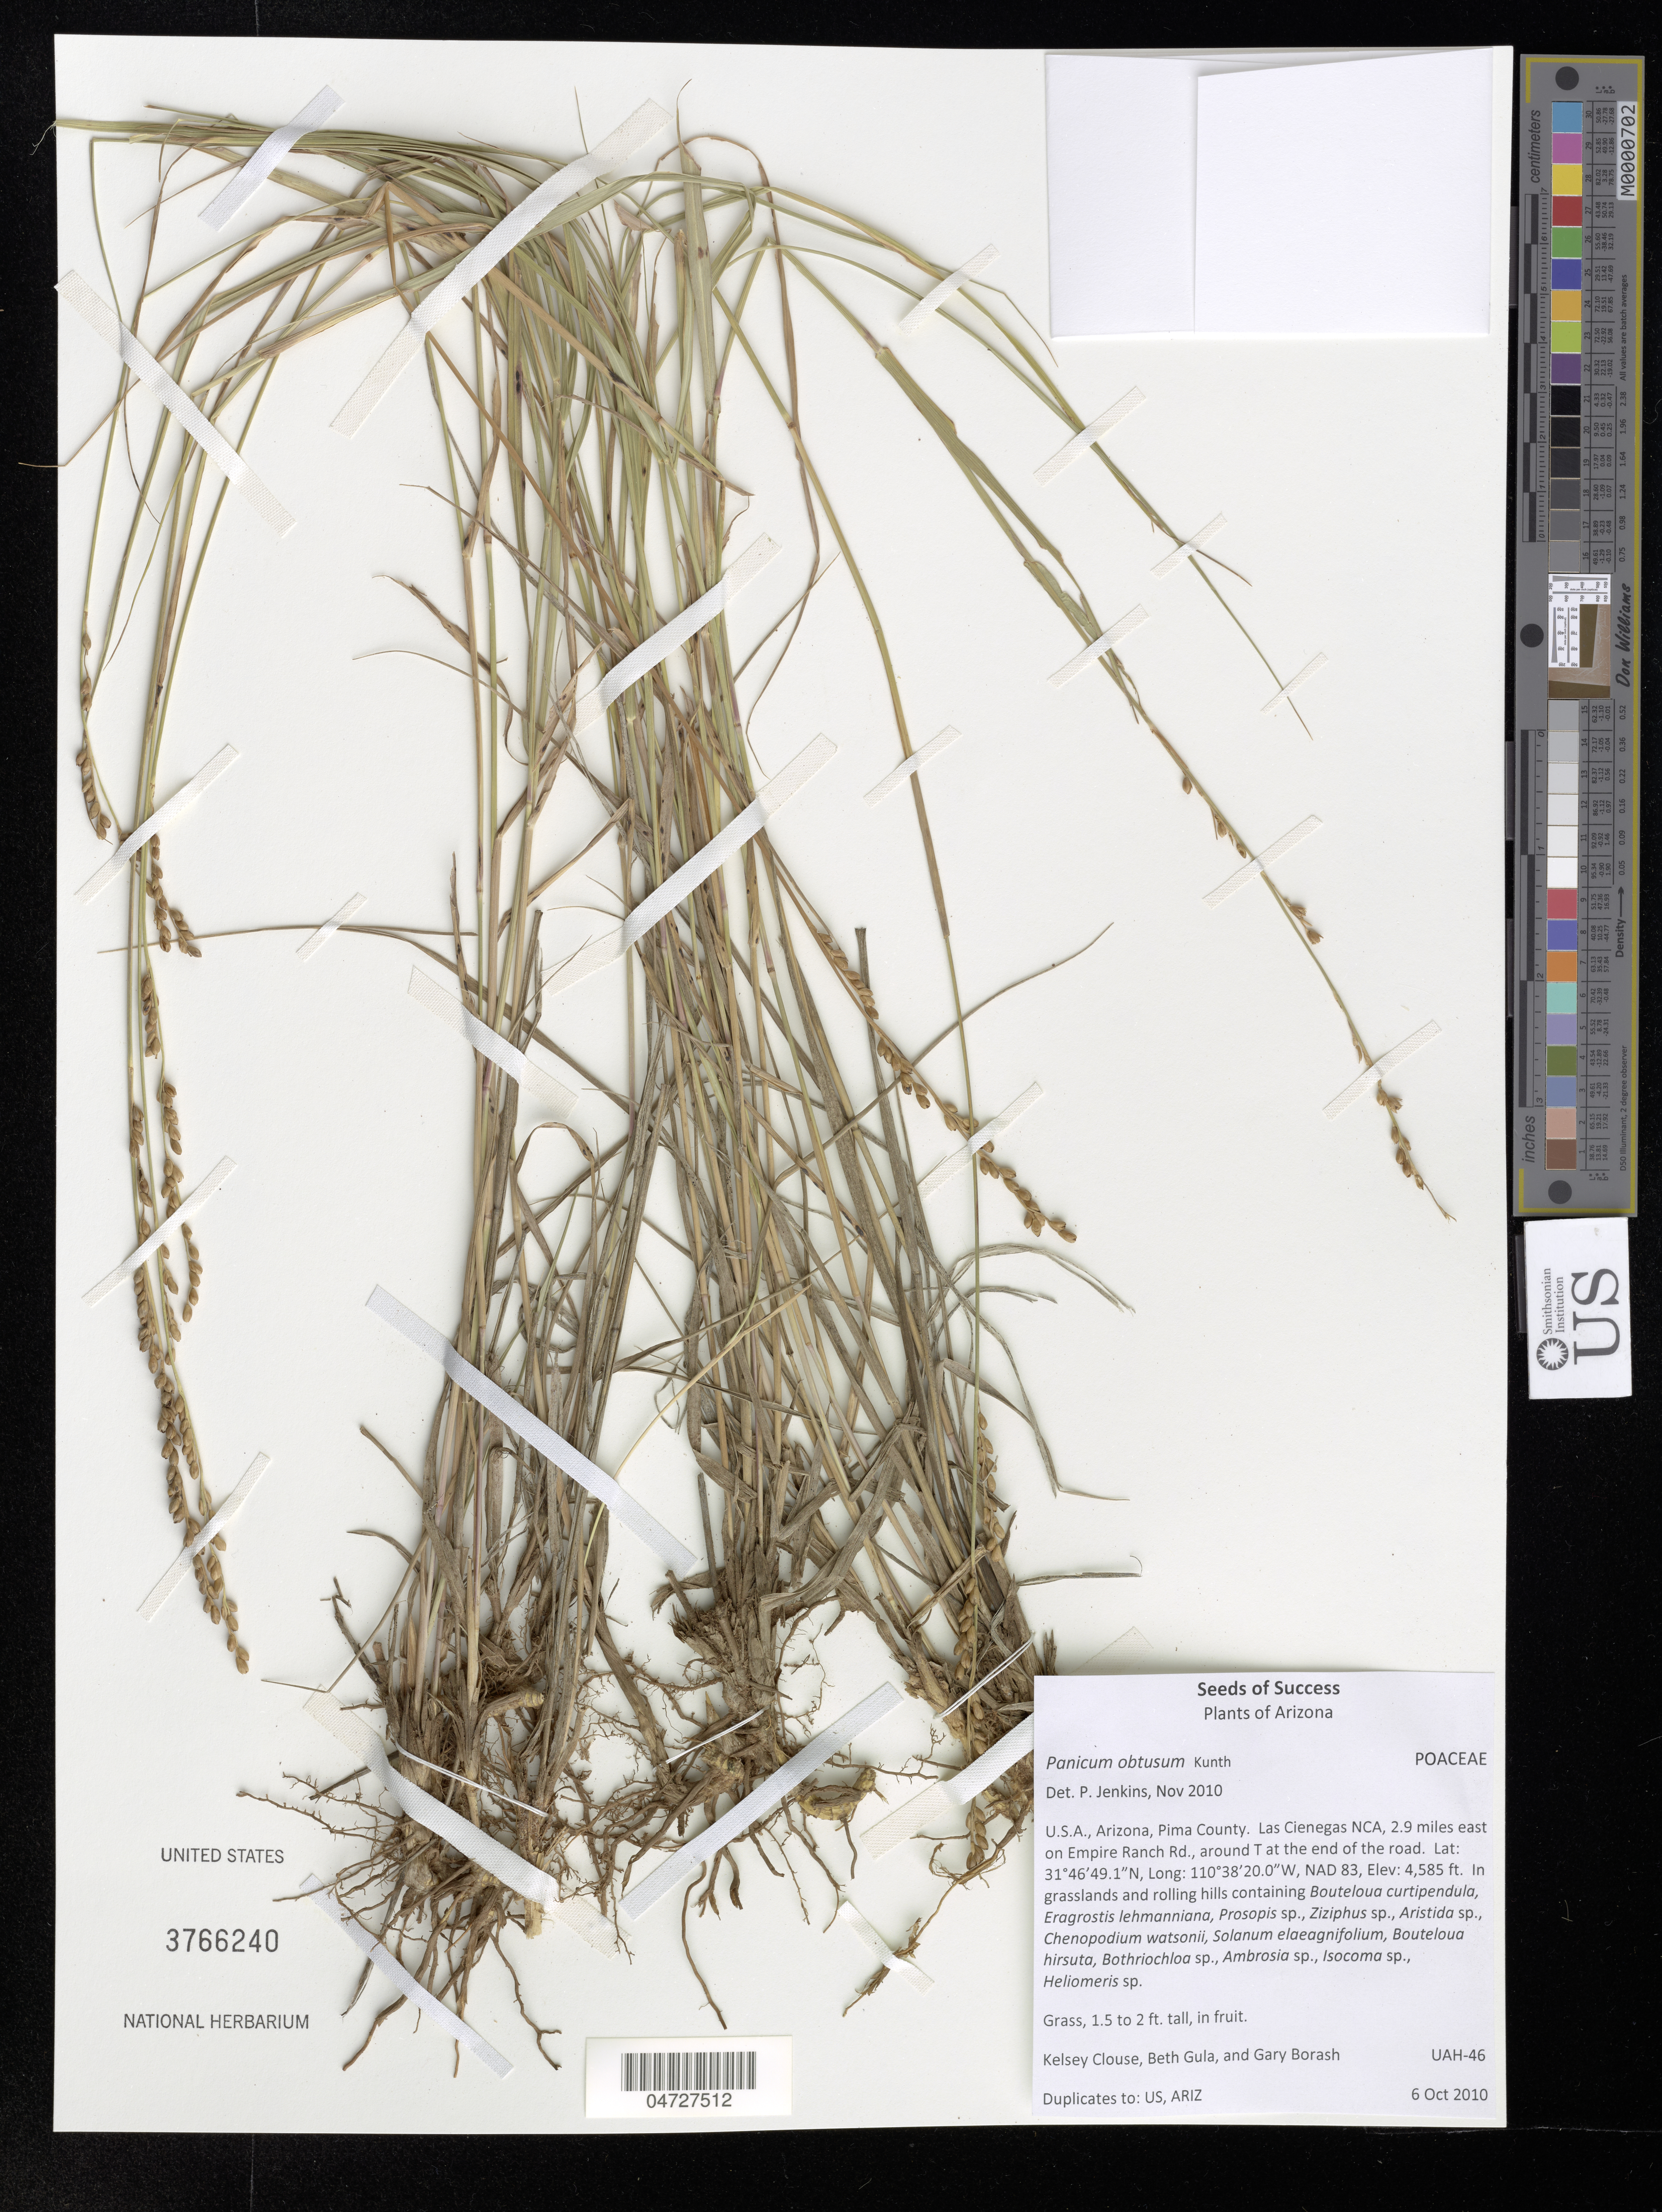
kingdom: Plantae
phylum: Tracheophyta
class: Liliopsida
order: Poales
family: Poaceae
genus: Panicum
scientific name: Panicum obtusum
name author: Kunth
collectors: K. Clouse, B. Gula & G. Borash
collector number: UAH-46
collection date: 2010-10-06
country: United States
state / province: Arizona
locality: Pima County. Las Cienegas NCA, 2.9 miles east on Empire Ranch Rd., around T at the end of the road.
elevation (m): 1398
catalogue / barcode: US 3766240